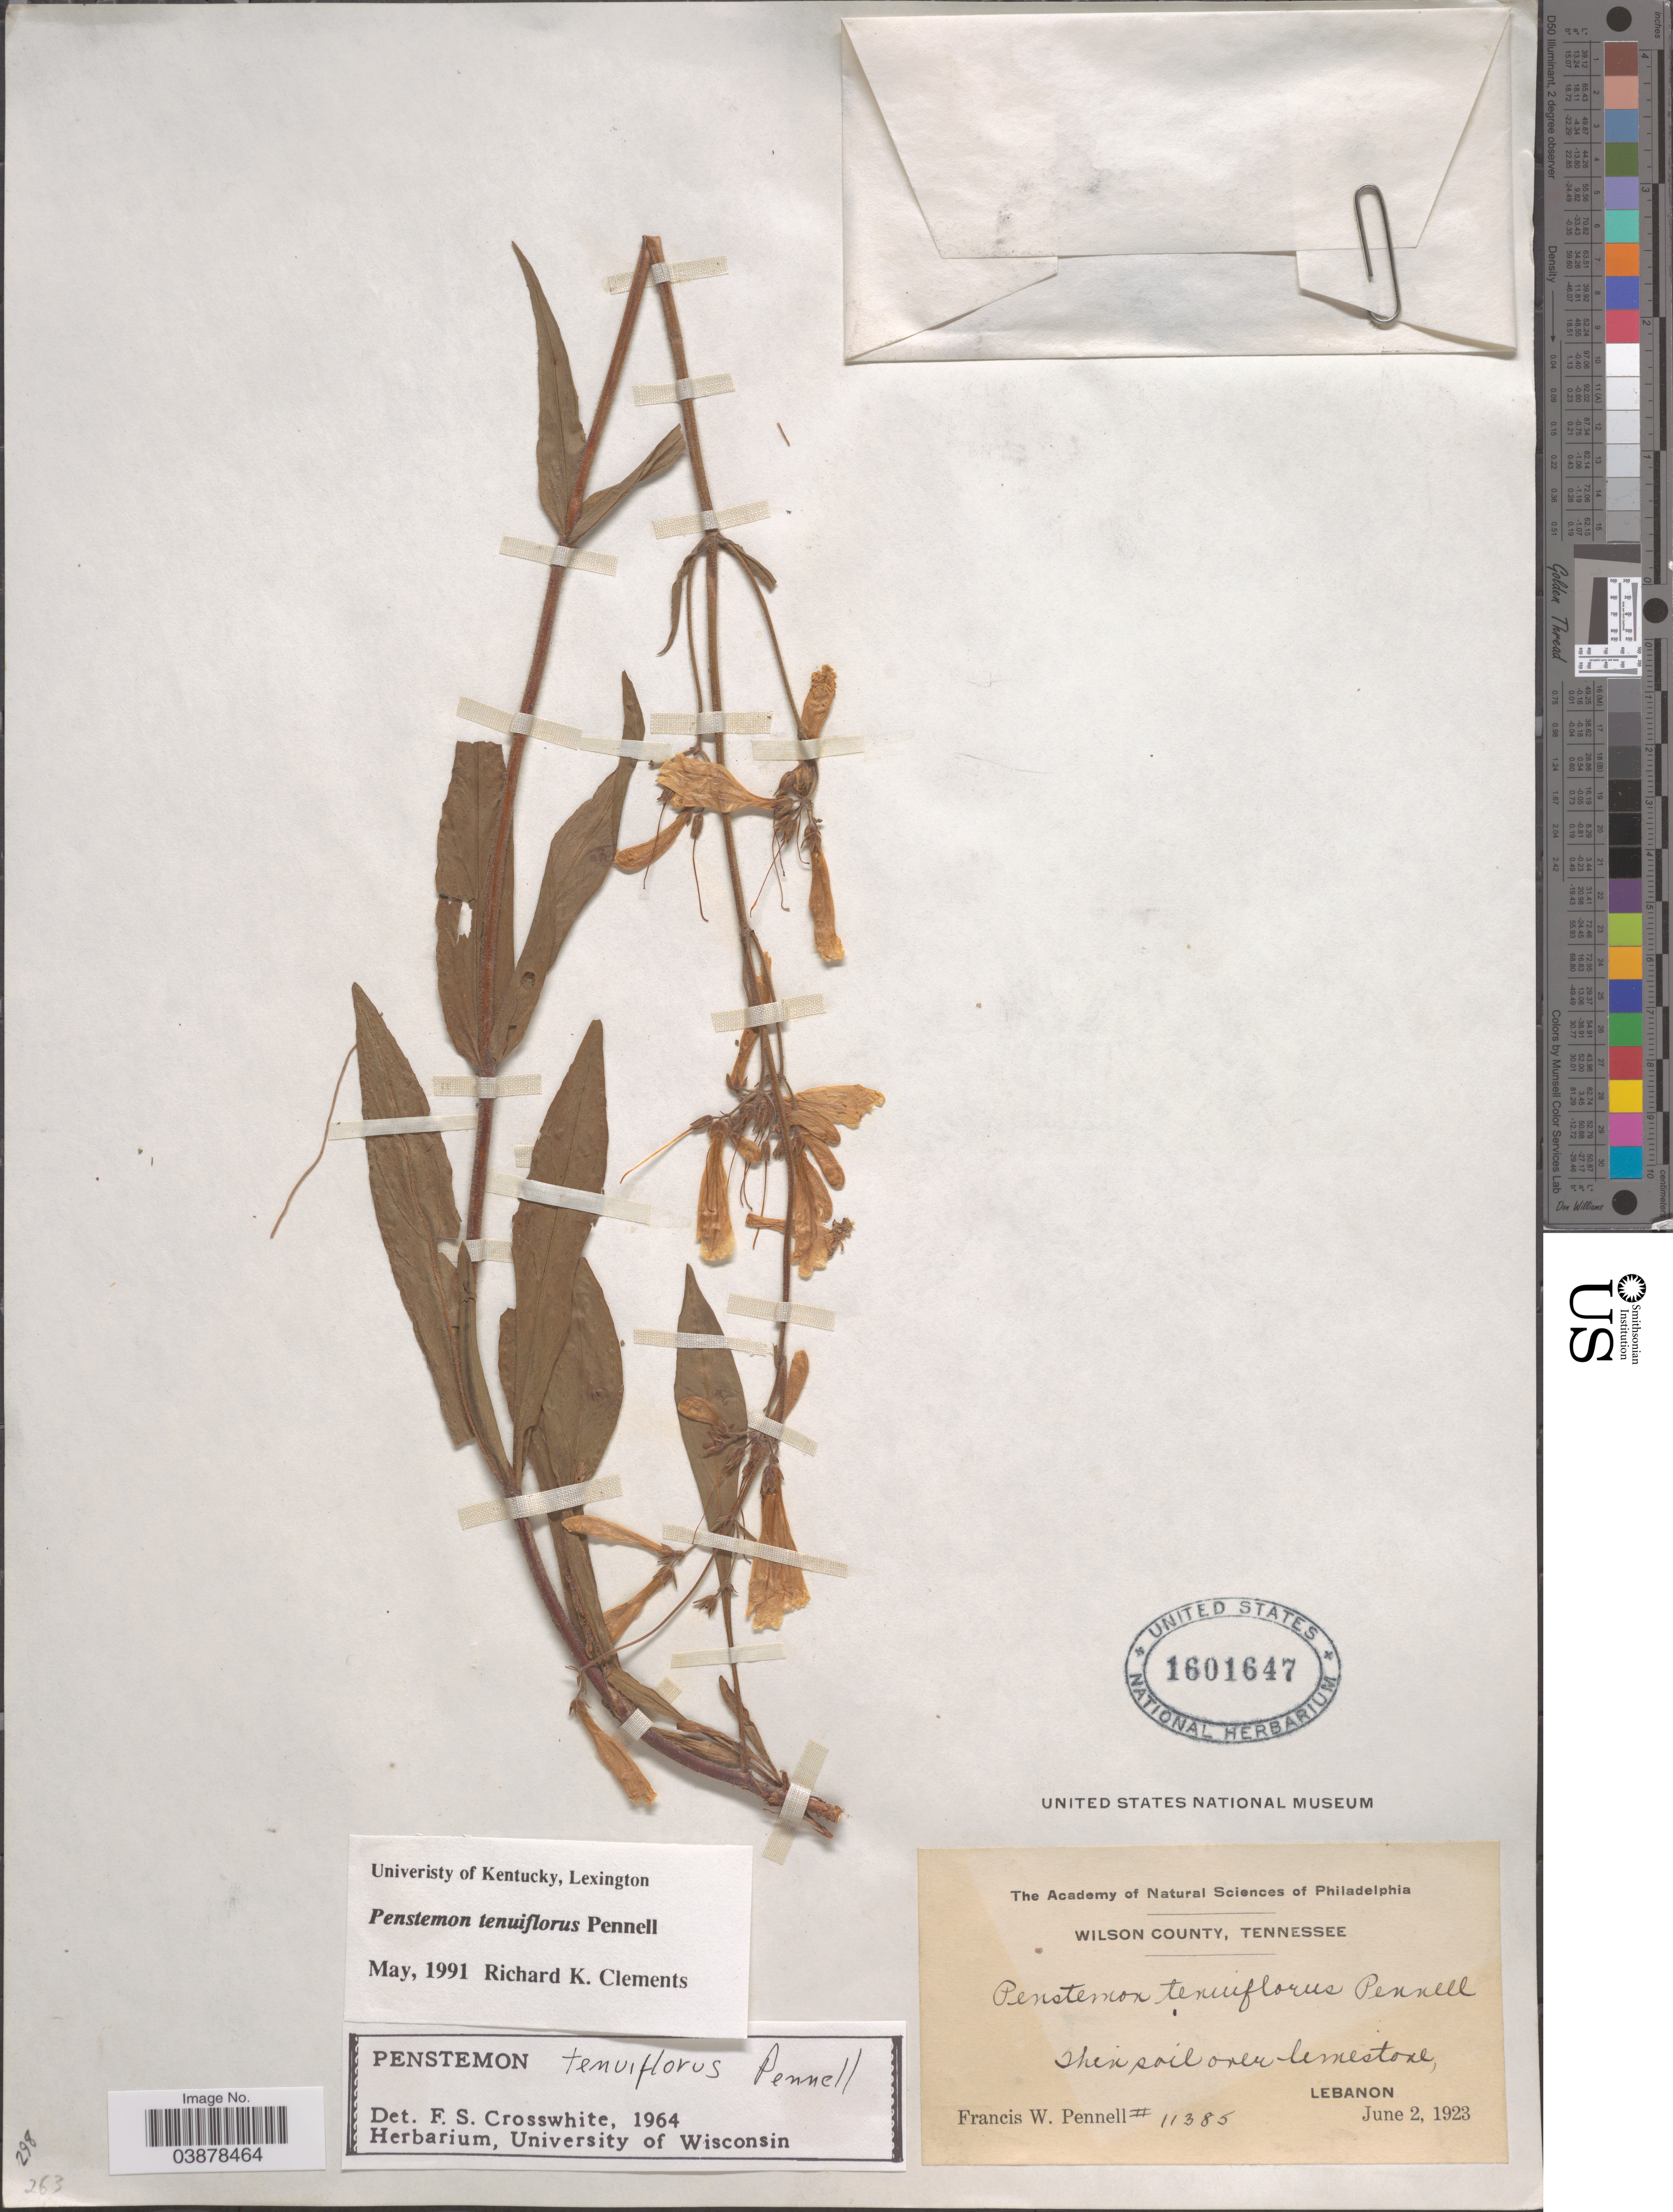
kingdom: Plantae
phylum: Tracheophyta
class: Magnoliopsida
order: Lamiales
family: Plantaginaceae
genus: Penstemon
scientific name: Penstemon tenuiflorus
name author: Pennell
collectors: F. W. Pennell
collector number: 11385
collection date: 1923-06-02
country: United States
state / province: Tennessee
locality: Wilson County. Lebanon.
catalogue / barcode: US 1601647